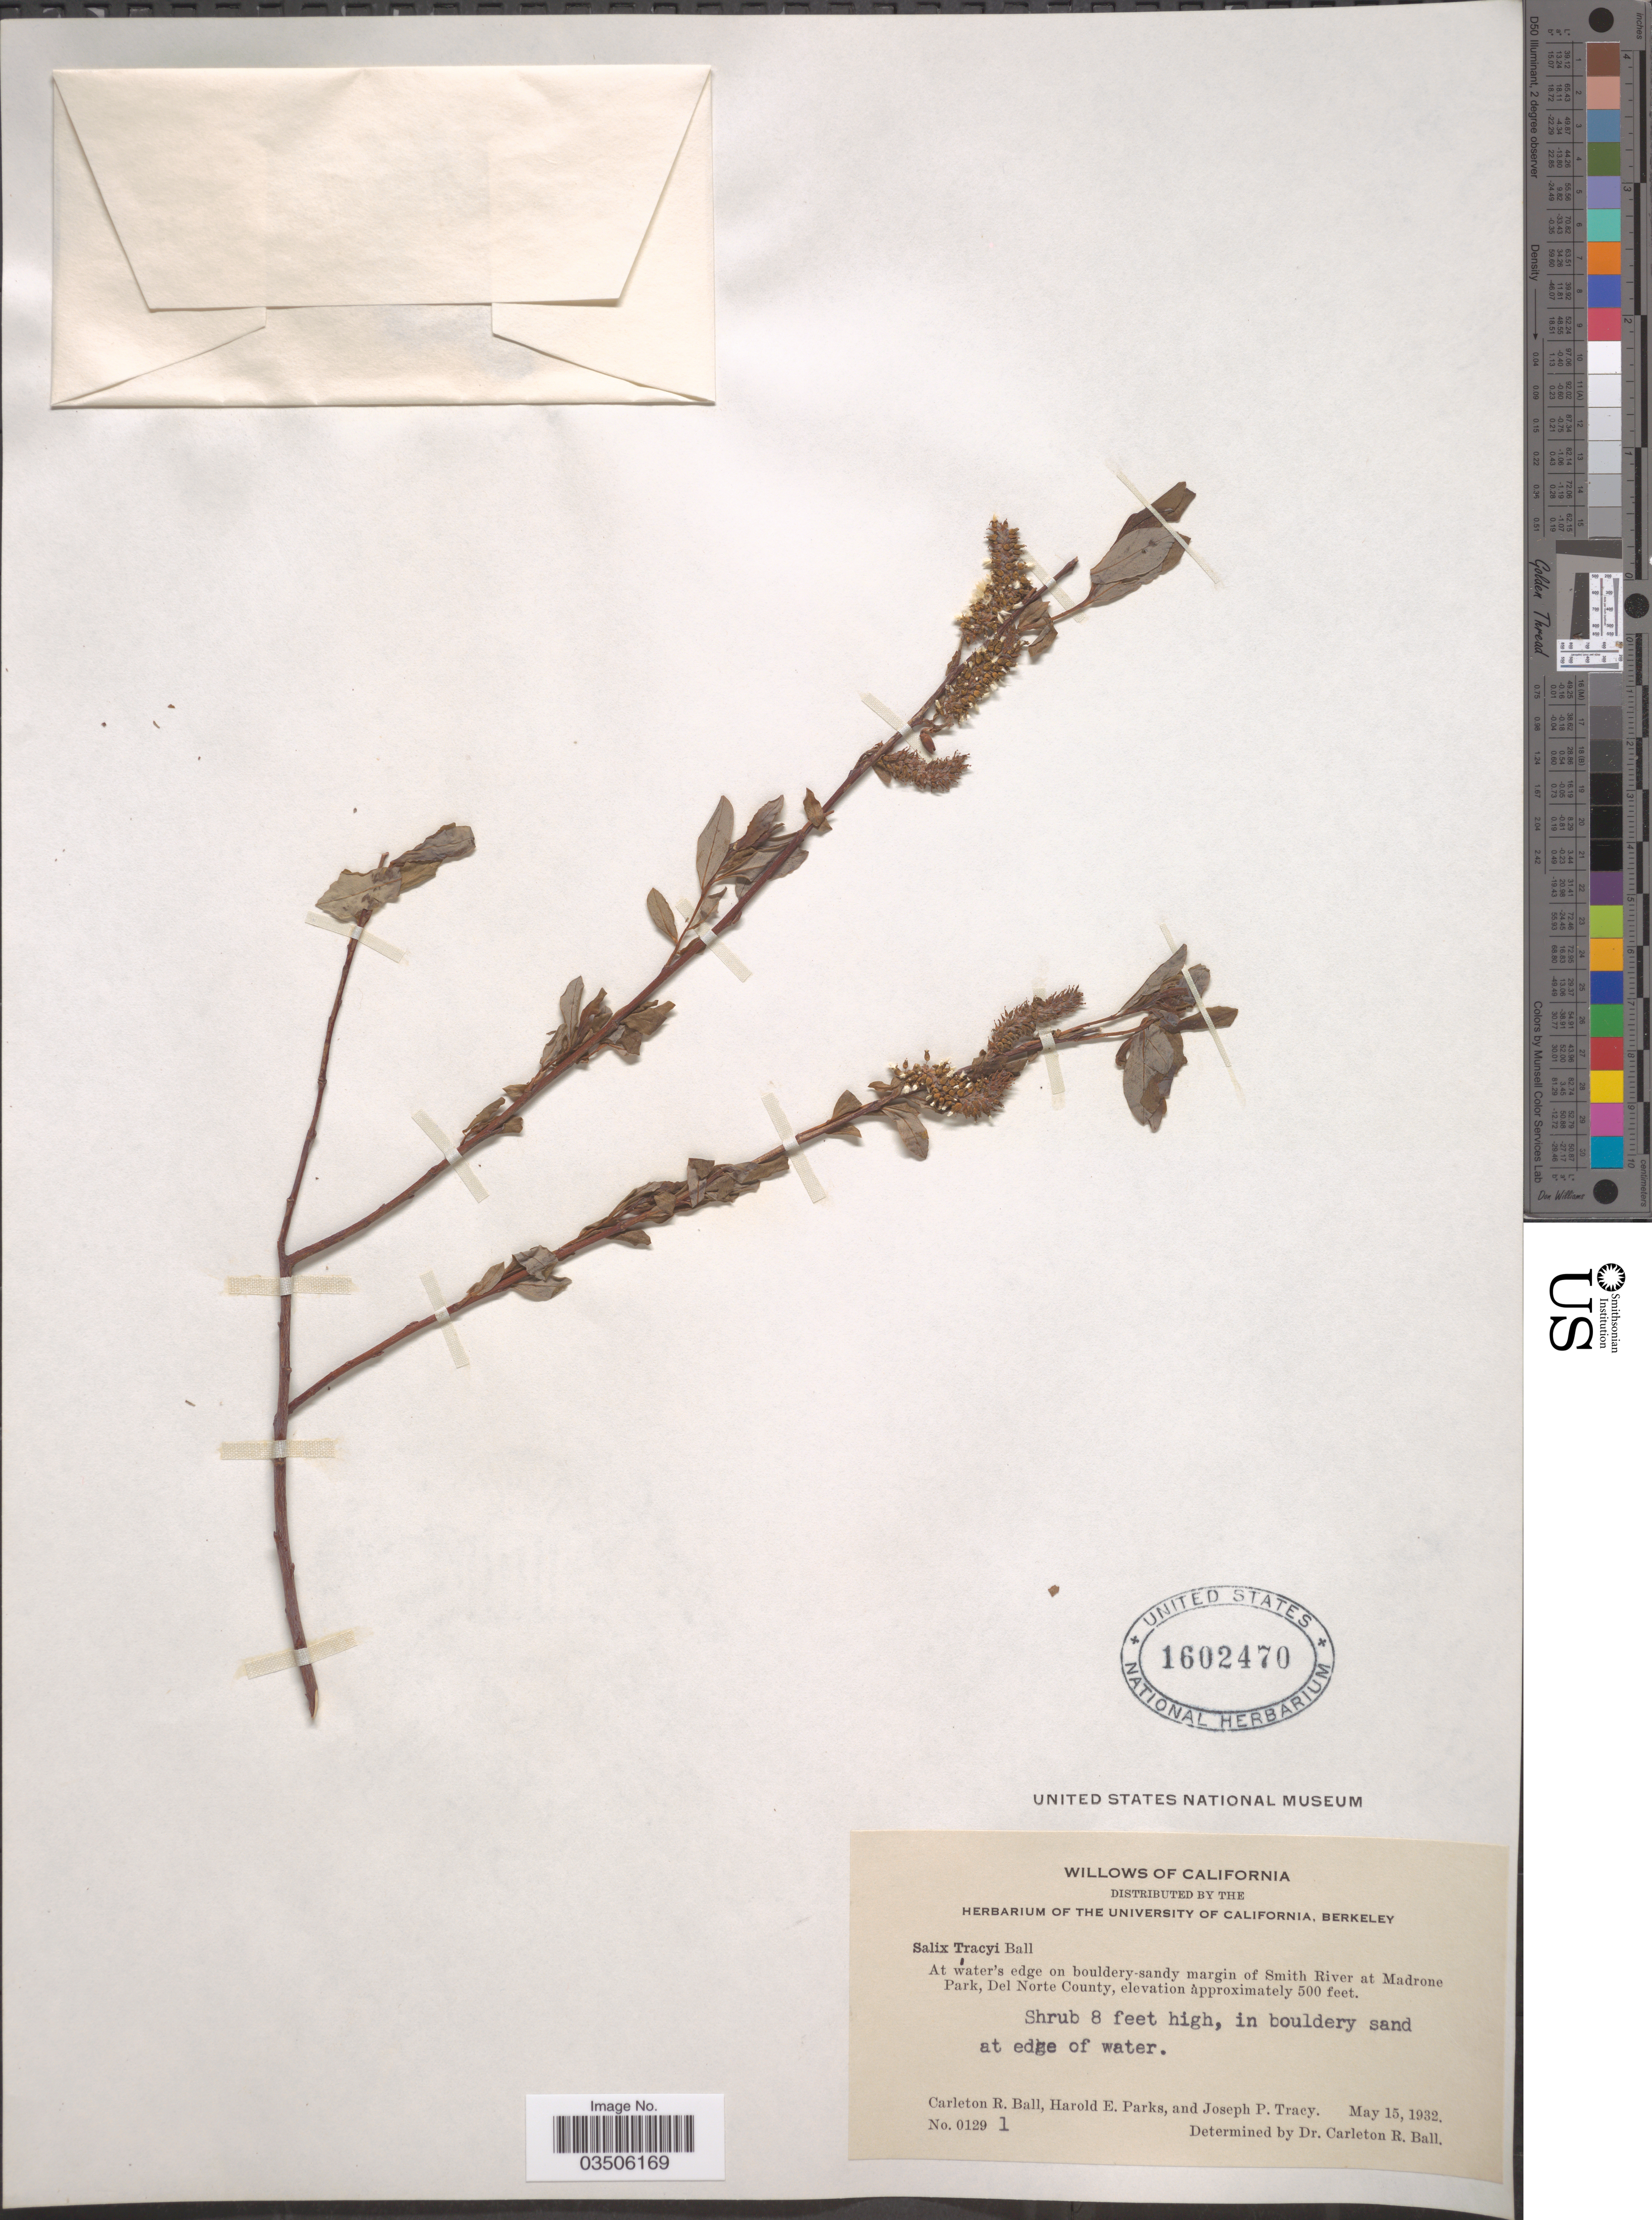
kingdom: Plantae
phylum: Tracheophyta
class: Magnoliopsida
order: Malpighiales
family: Salicaceae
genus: Salix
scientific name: Salix tracyi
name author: C.R. Ball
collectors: R. H. Ball, H. E. Parks & J. Tracy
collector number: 01291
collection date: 1932-05-15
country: United States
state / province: California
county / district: Del Norte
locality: At water's edge on bouldery-sandy margin of Smith River at Madrone Park, Del Norte County.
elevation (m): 152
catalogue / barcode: US 1602470